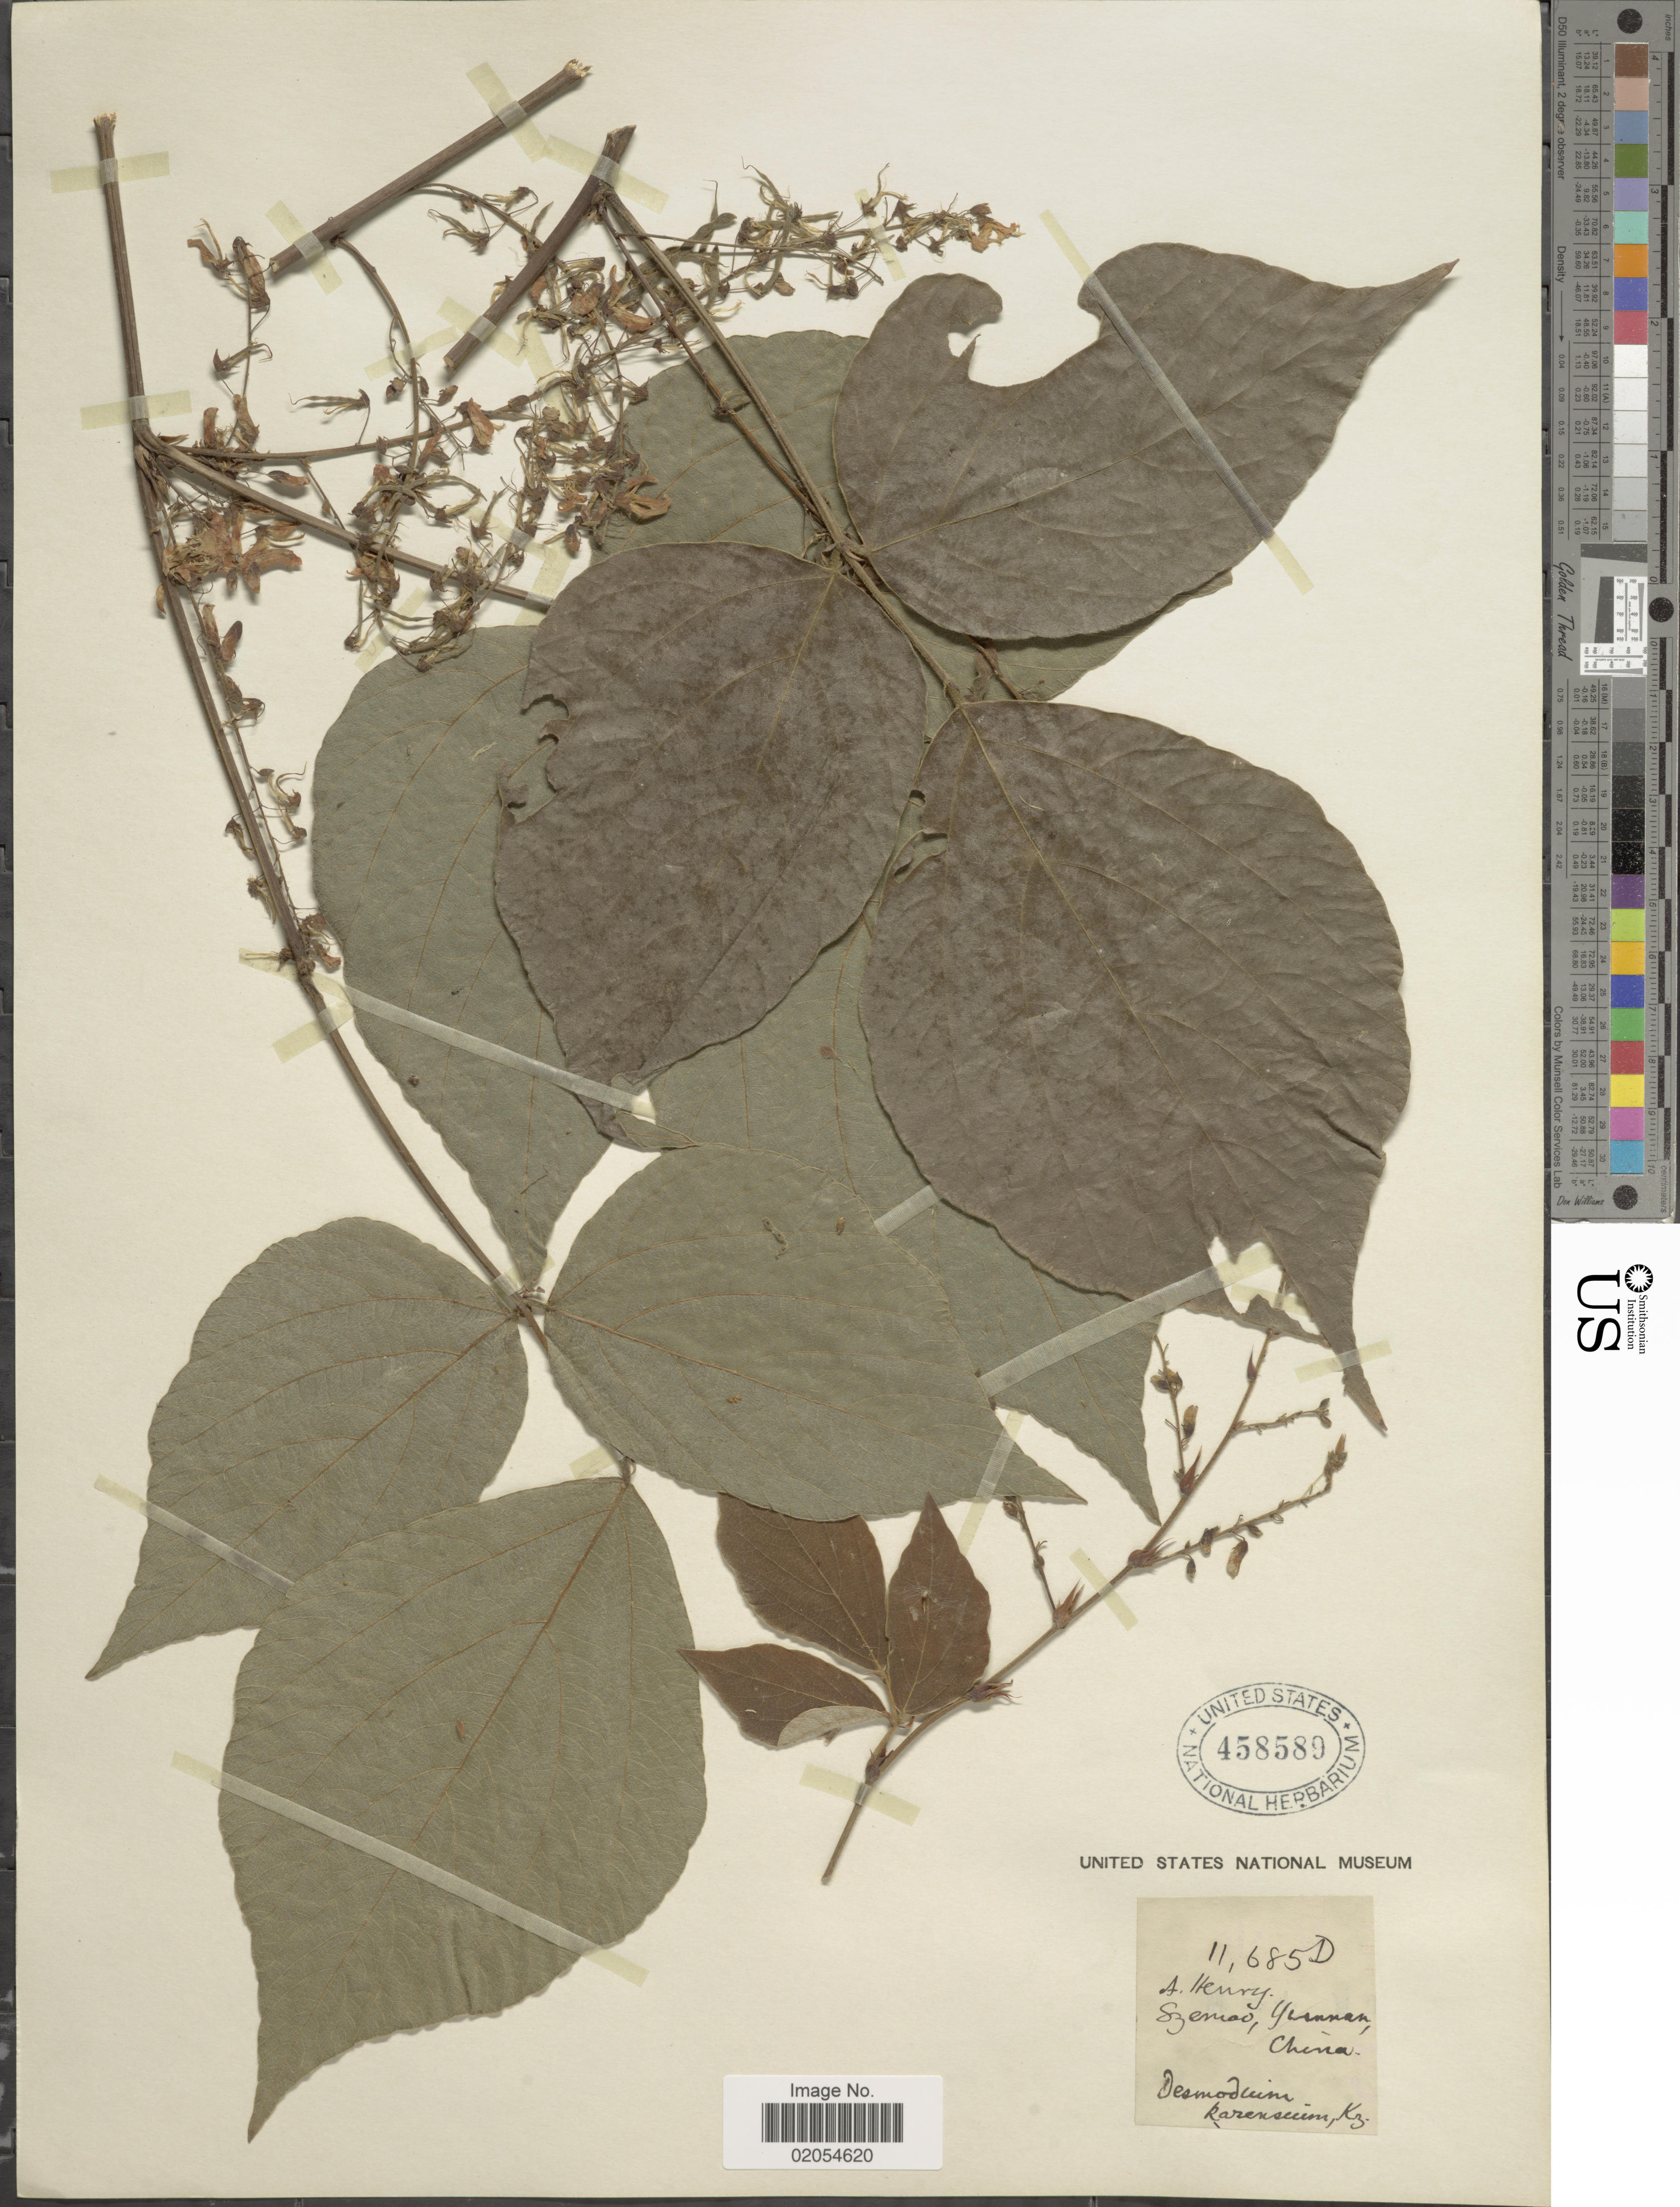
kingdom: Plantae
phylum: Tracheophyta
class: Magnoliopsida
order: Fabales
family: Fabaceae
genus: Puhuaea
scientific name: Puhuaea megaphylla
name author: (Zoll. & Moritzi) H. Ohashi & K. Ohashi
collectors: A. Henry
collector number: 11685 D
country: China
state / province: Yunnan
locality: Szemao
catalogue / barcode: US 458589